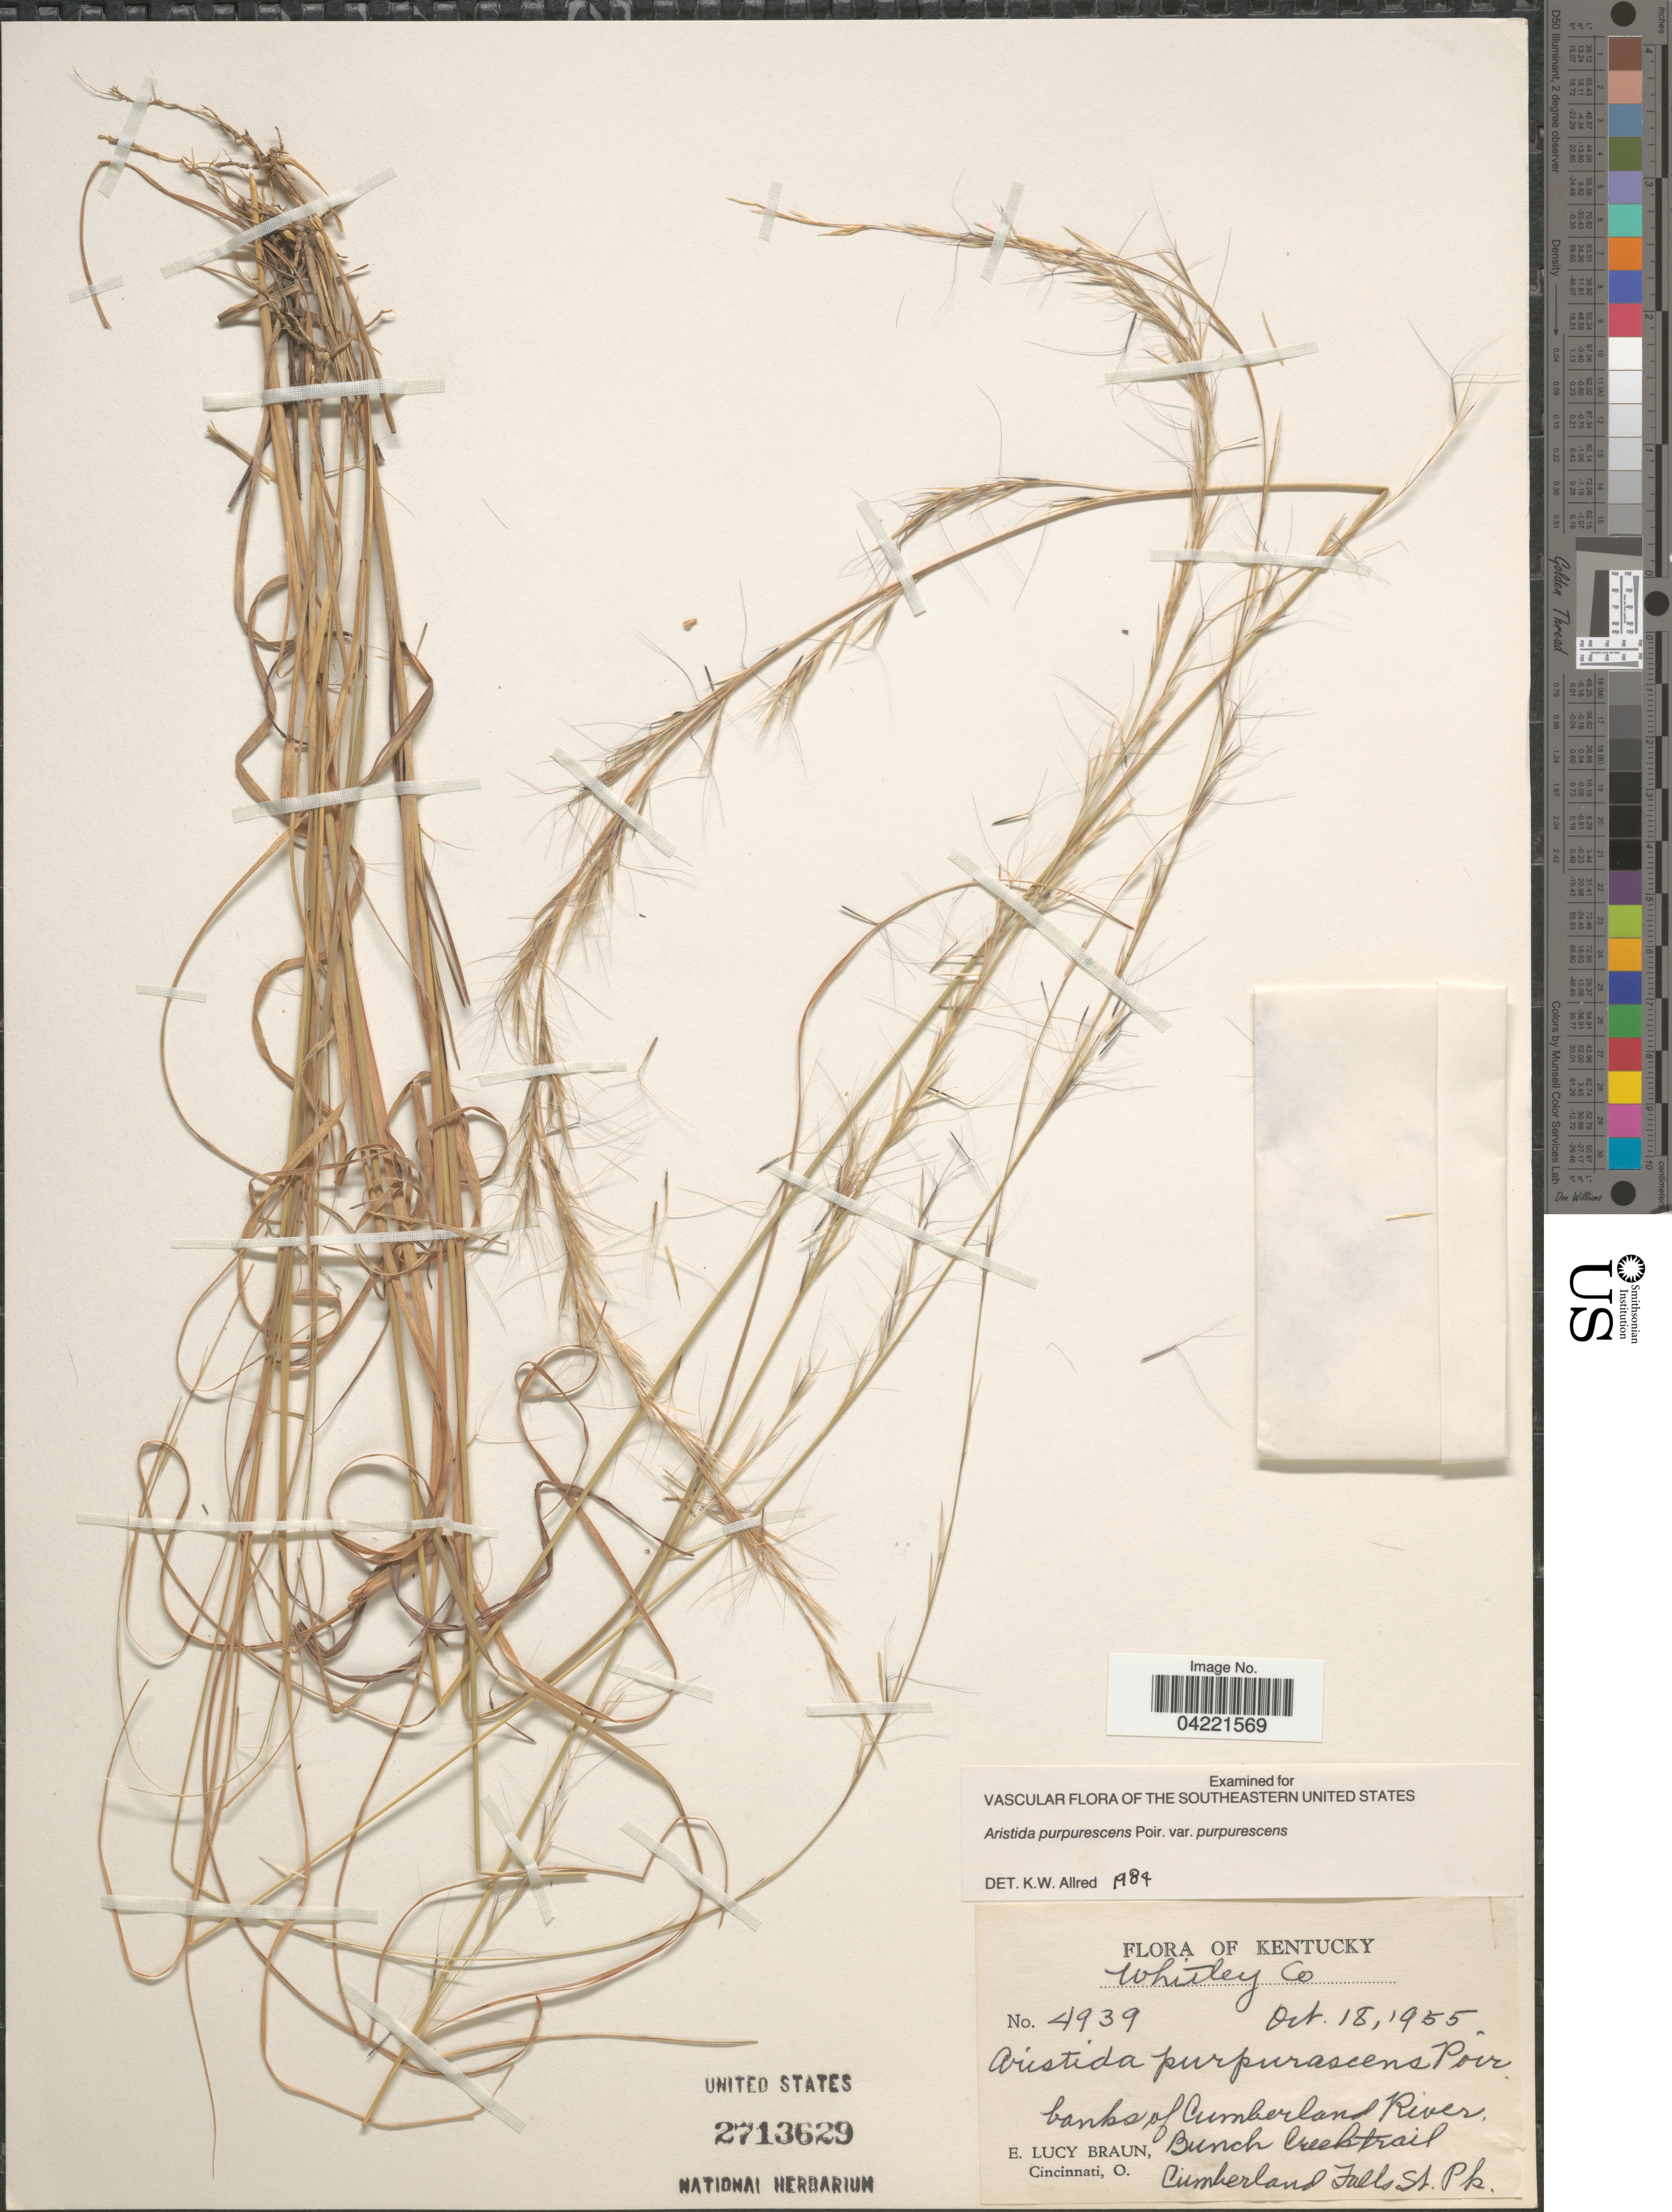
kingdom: Plantae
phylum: Tracheophyta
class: Liliopsida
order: Poales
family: Poaceae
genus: Aristida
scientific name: Aristida purpurascens var. purpurescens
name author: Poir.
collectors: E. L. Braun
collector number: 4939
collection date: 1955-10-18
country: United States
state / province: Kentucky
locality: Whitley Co. Banks of Cumberland River. Bunch Creek trail. Cumberland Falls St. Pk.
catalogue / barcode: US 2713629